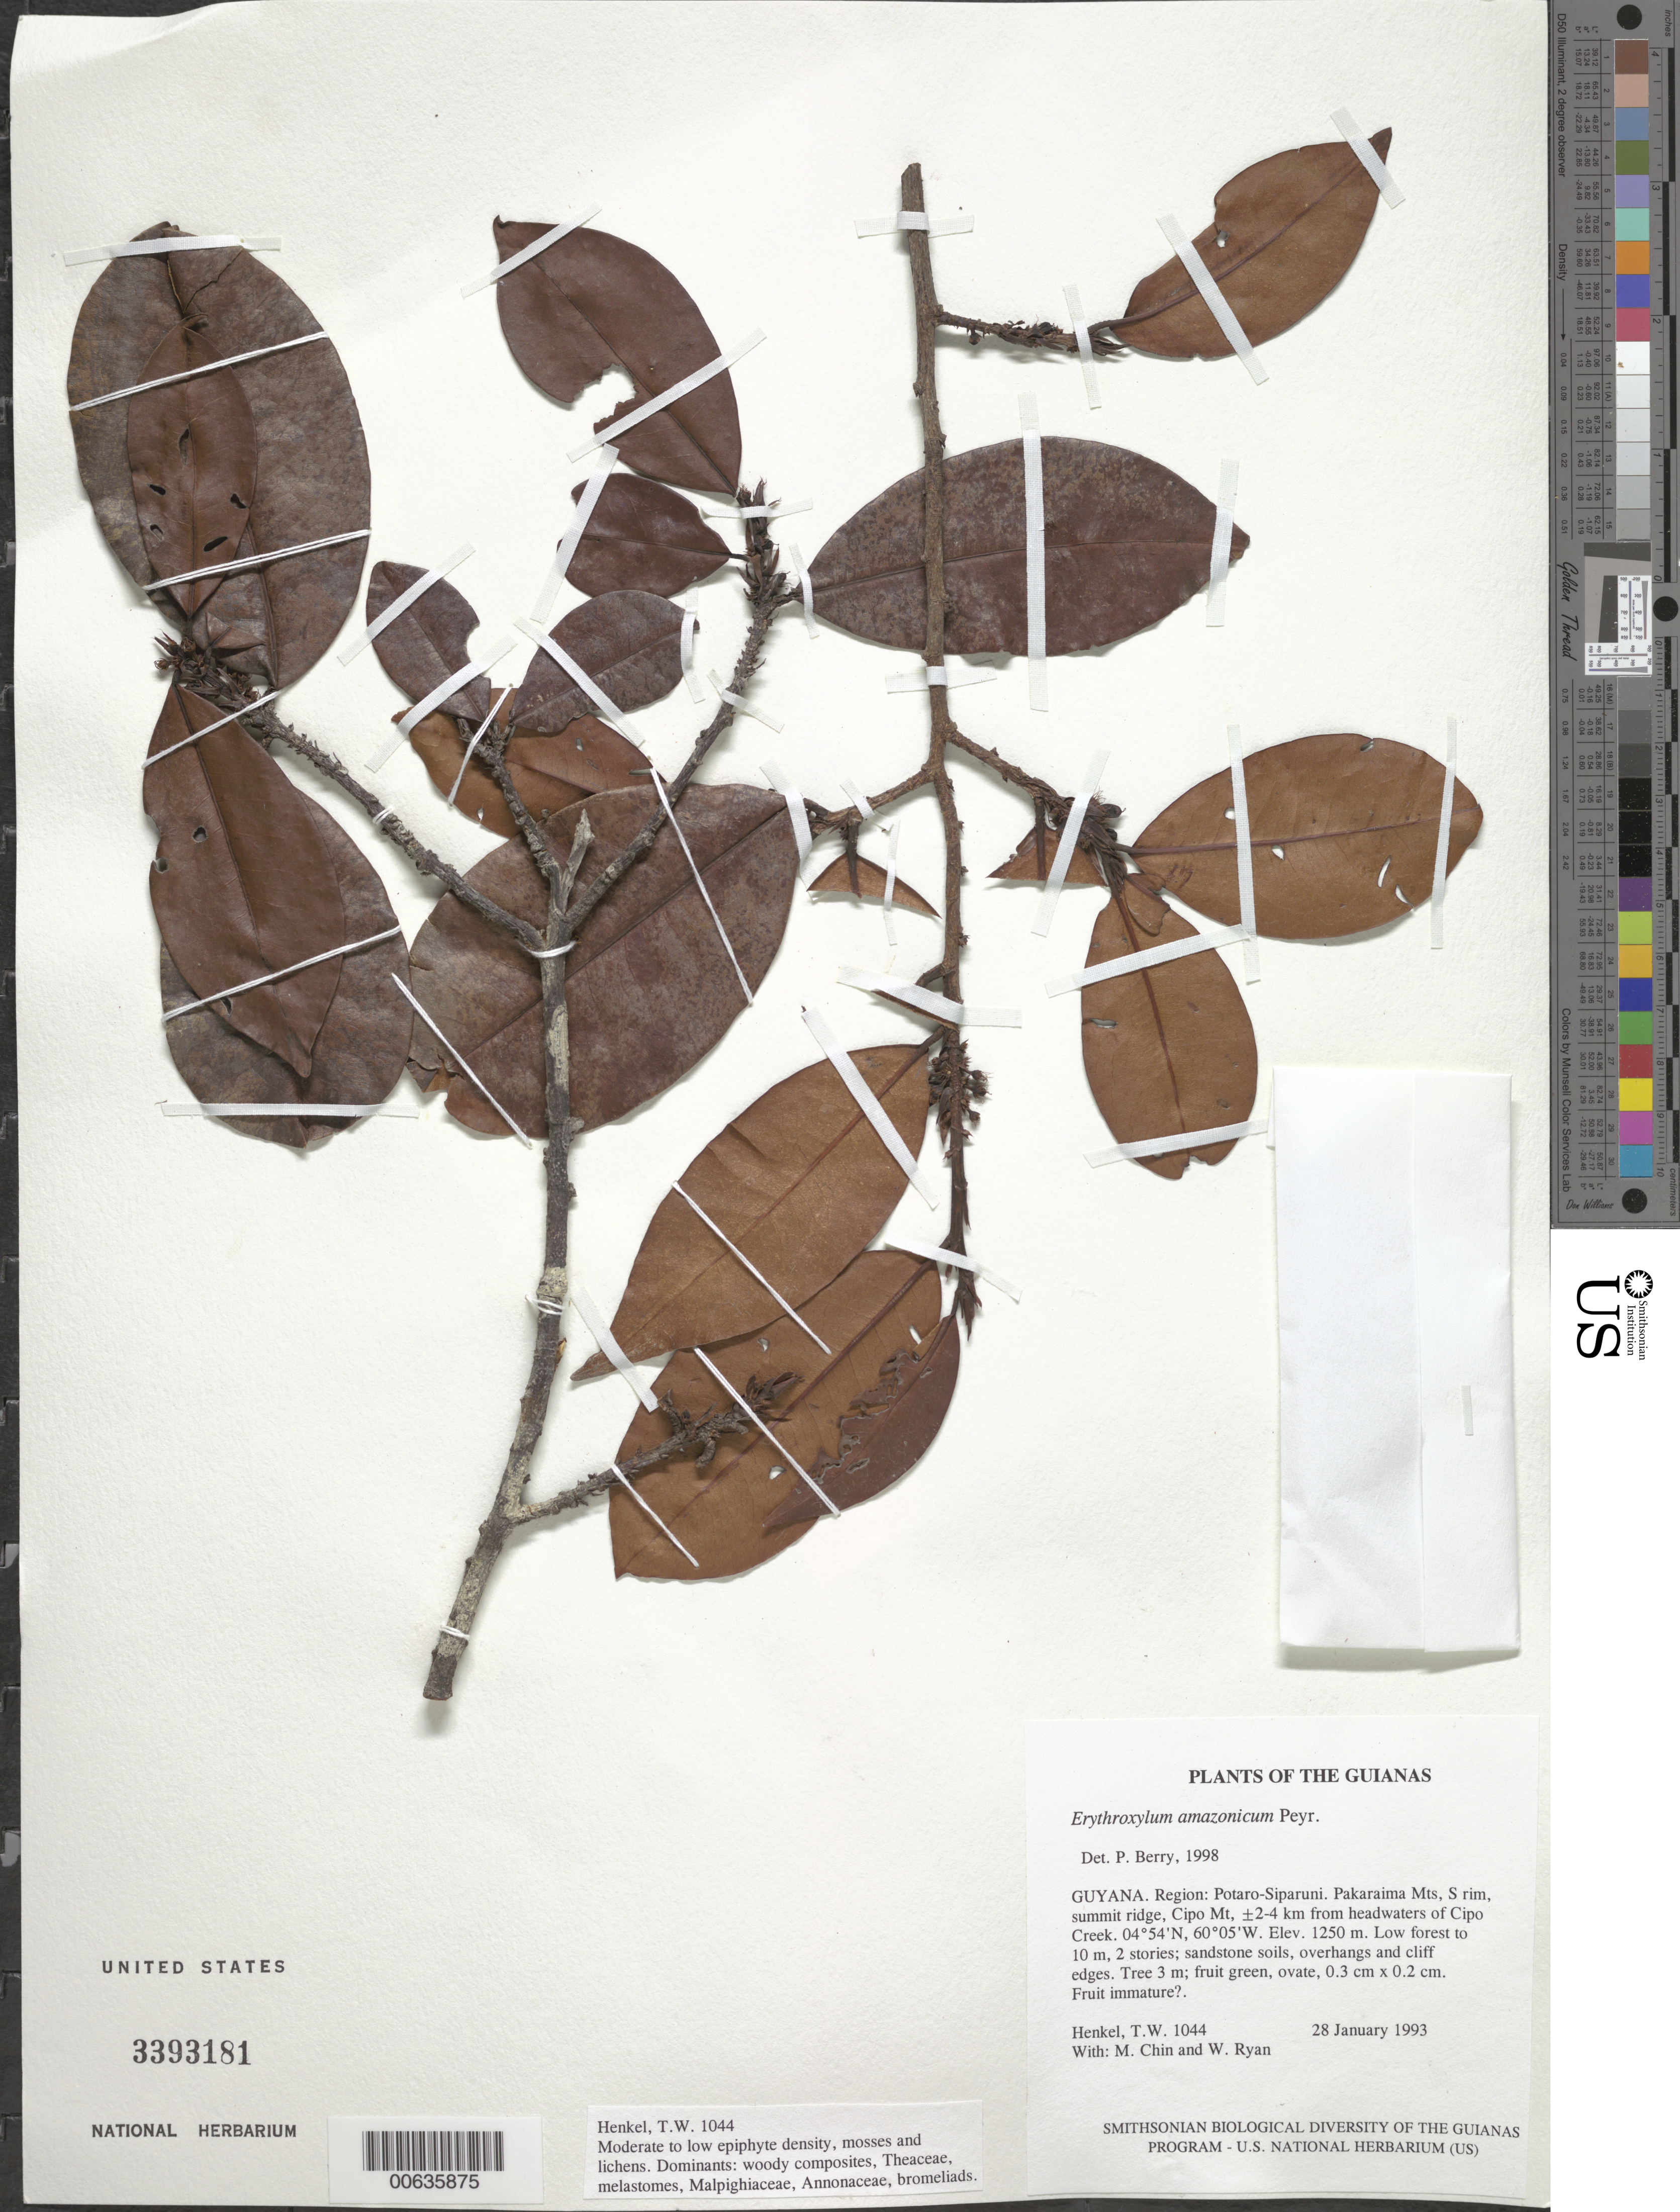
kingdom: Plantae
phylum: Tracheophyta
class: Magnoliopsida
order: Malpighiales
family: Erythroxylaceae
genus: Erythroxylum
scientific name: Erythroxylum amazonicum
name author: Peyr.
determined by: Berry, P. E., (WIS), University of Wisconsin - Madison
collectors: T. Henkel, M. Chin & W. Ryan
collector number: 1044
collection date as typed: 28 January 1993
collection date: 1993-01-28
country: Guyana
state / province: Potaro-Siparuni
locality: Pakaraima Mts, S rim, summit ridge, Cipo Mt, ±2-4 km from headwaters of Cipo Creek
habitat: Low forest to 10 m, 2 stories; sandstone soils, overhangs and cliff edges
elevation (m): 1250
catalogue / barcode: US 3393181